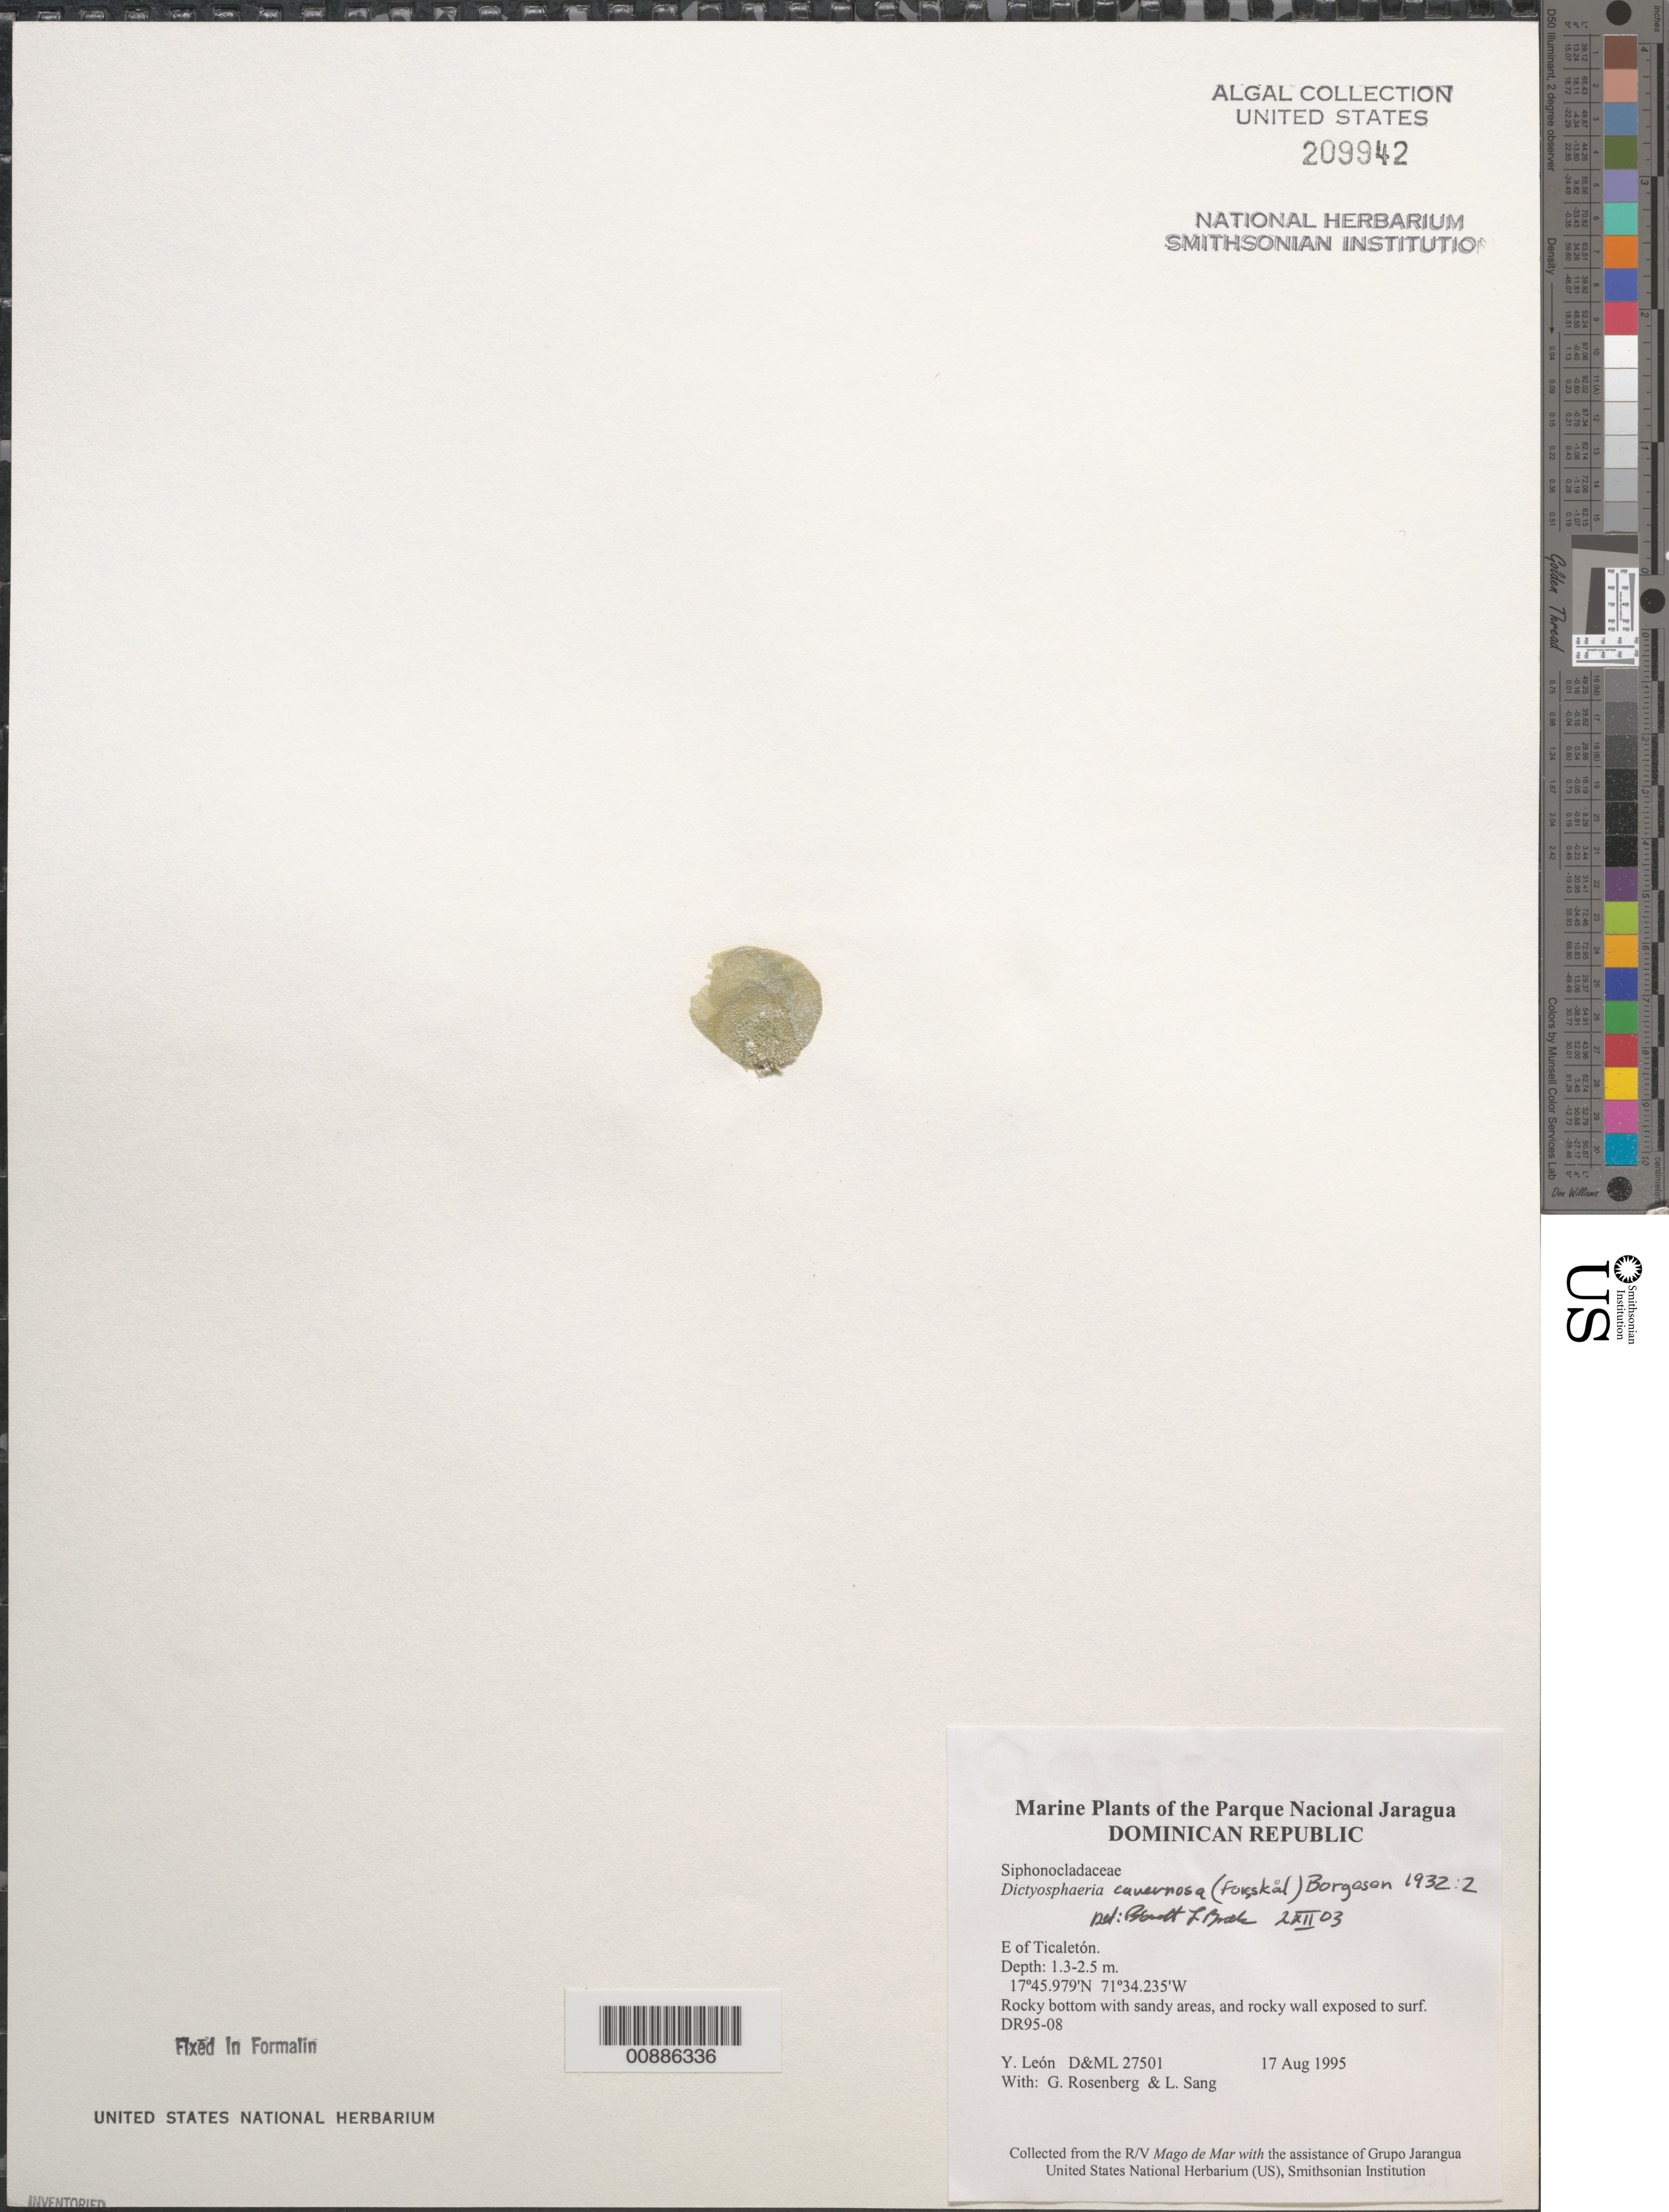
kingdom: Plantae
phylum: Chlorophyta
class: Ulvophyceae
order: Siphonocladales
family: Siphonocladaceae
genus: Dictyosphaeria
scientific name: Dictyosphaeria cavernosa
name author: (Forssk.) Børgesen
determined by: Brooks, B. L., (BOT), Smithsonian Institution - National Museum of Natural History (UNITED STATES)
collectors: Y. León, G. Rosenberg & L. Sang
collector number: D&ML 27501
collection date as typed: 17 Aug 1995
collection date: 1995-08-17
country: Dominican Republic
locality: Parque Nacional Jaragua, east of Ticaleton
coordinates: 17 45.979'N, 71 34.235'W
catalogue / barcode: US 209942